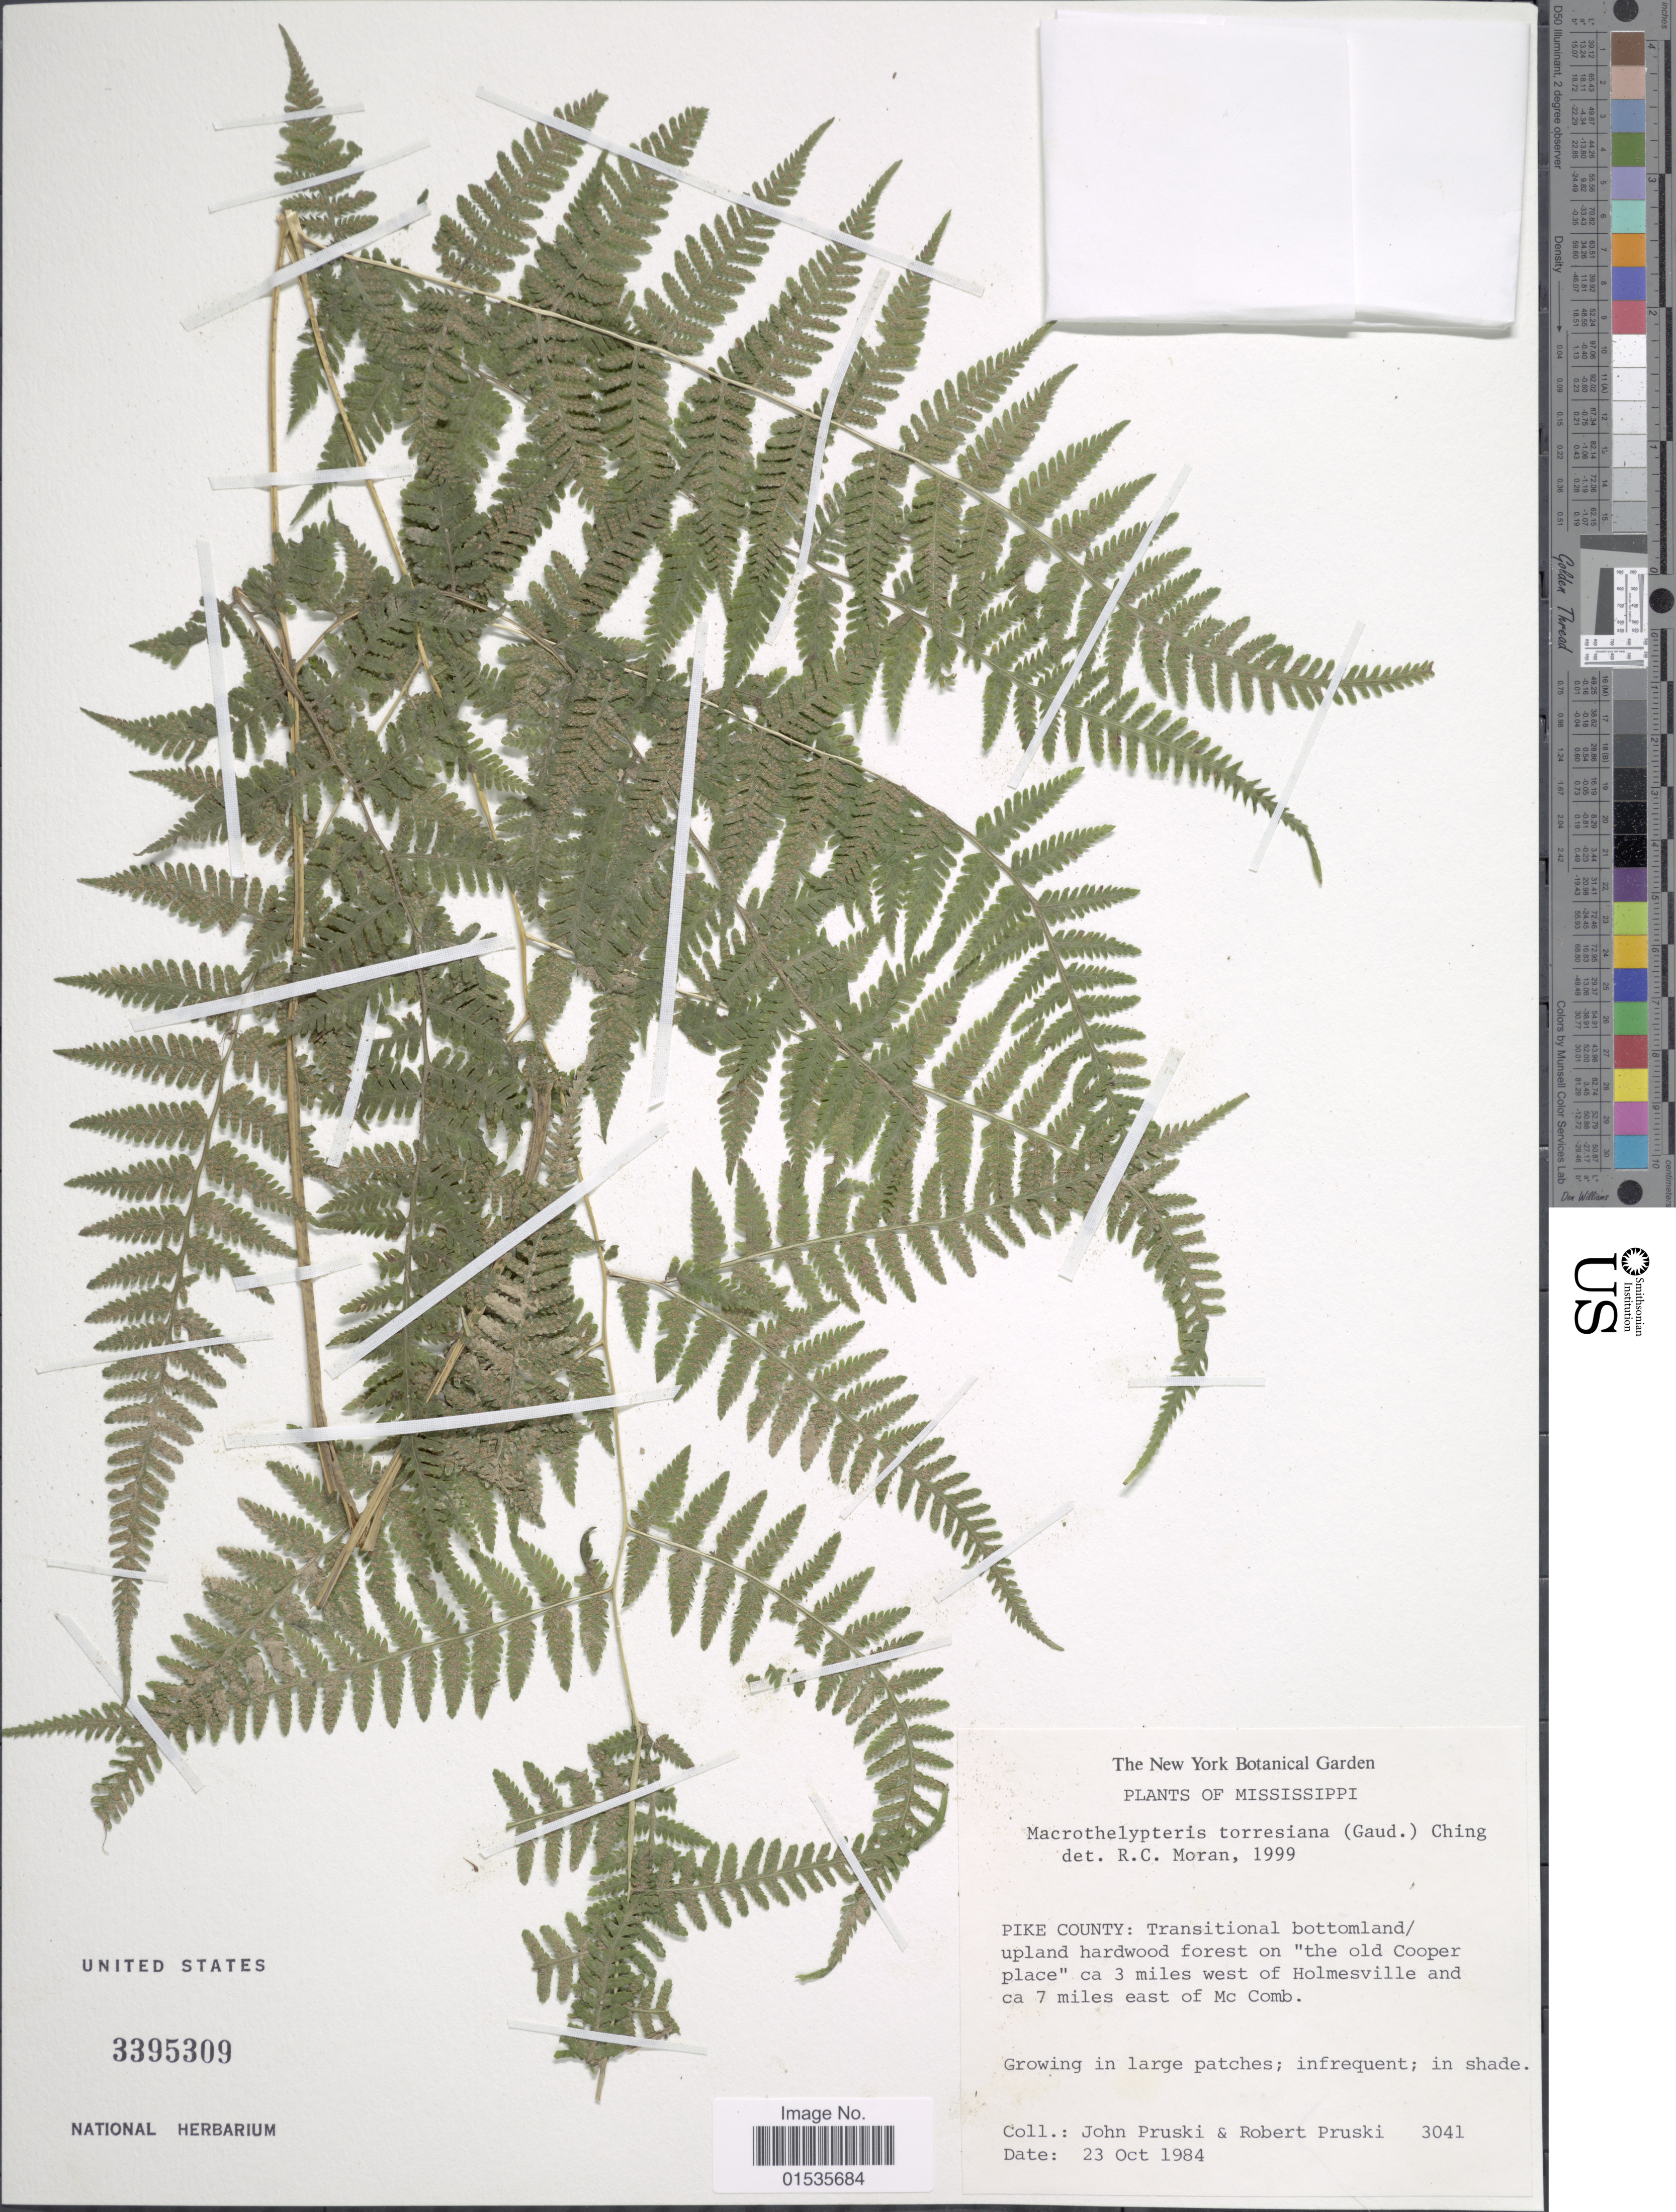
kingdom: Plantae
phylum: Tracheophyta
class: Polypodiopsida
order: Polypodiales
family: Thelypteridaceae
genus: Macrothelypteris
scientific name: Macrothelypteris torresiana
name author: (Gaudich.) Ching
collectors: J. F. Pruski & R. Pruski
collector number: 3041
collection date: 1984-10-23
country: United States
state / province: Mississippi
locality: Mississippi, Pike County:: Transitional bottomland/ upland hardwood forest on "the old Cooper place" ca 3 miles west of Holmesville and ca 7 miles east of Mc Comb.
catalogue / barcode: US 3395309